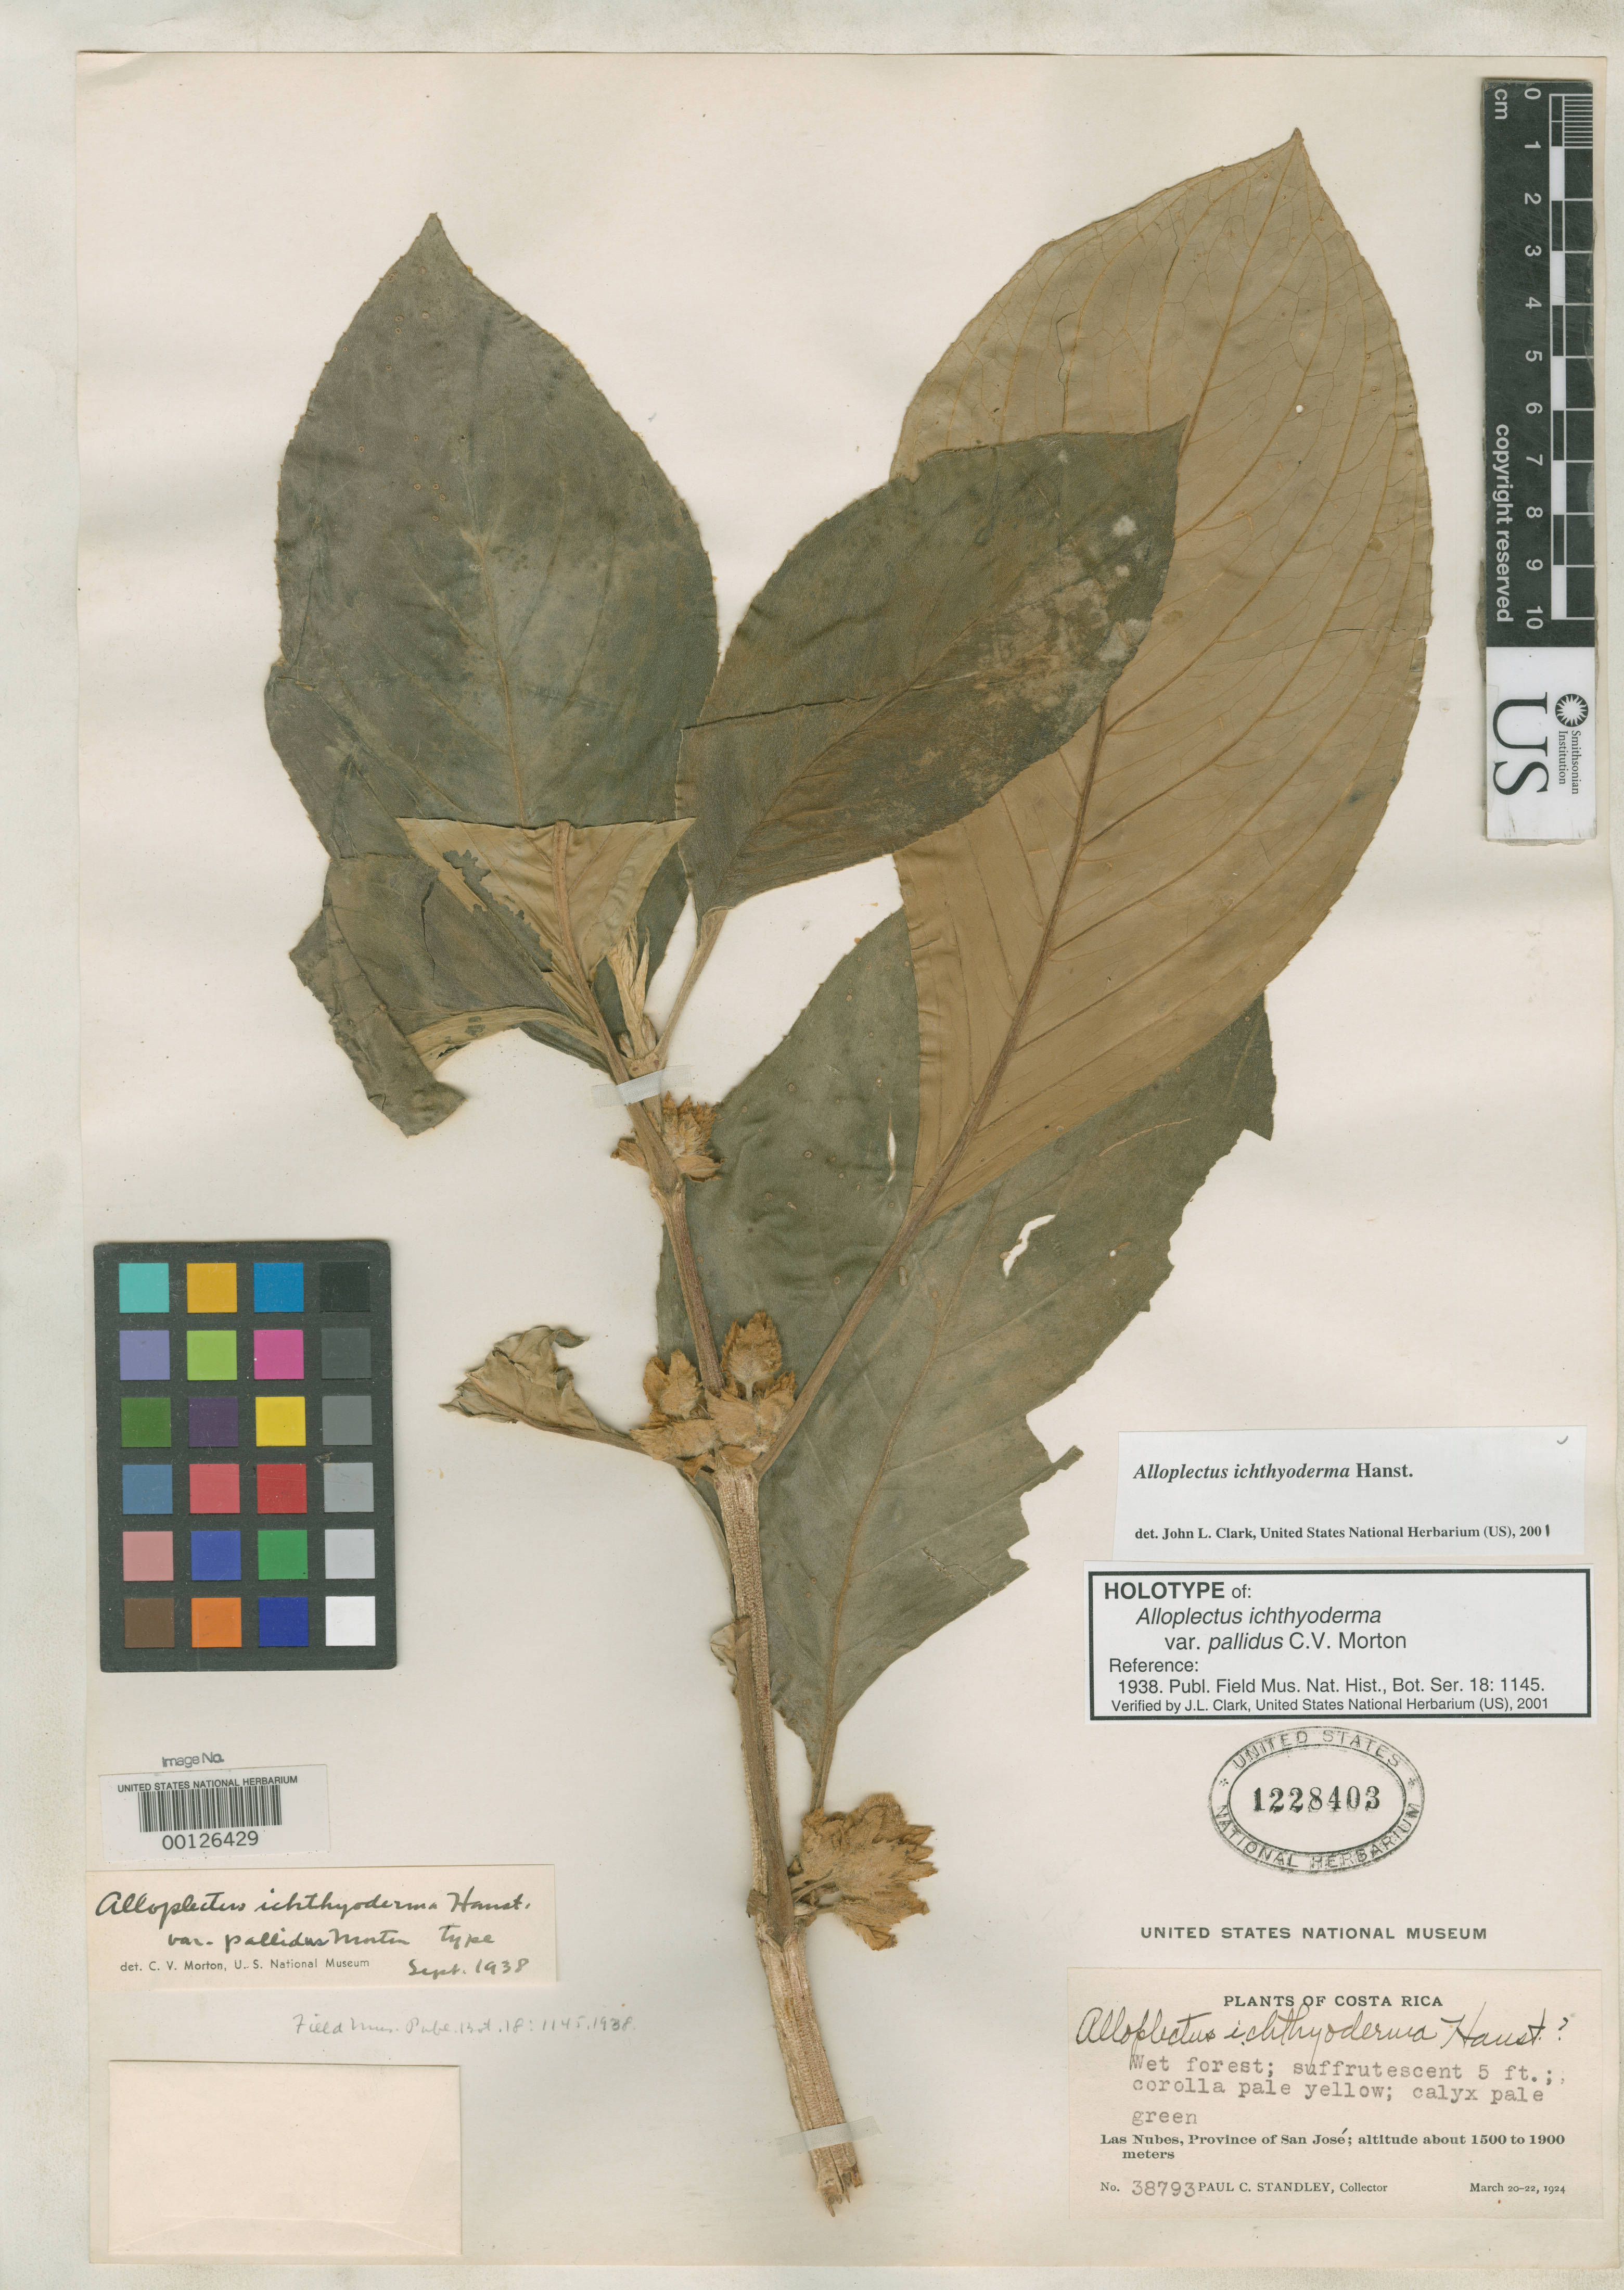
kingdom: Plantae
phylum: Tracheophyta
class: Magnoliopsida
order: Lamiales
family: Gesneriaceae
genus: Alloplectus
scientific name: Alloplectus ichthyoderma var. pallidus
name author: C.V. Morton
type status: Holotype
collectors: P. C. Standley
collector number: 38793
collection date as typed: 20 Mar 1924 to 22 Mar 1924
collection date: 1924-03-20/1924-03-22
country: Costa Rica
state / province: San José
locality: Las Nubes.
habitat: Wet forest.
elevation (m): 1500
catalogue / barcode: US 1228403